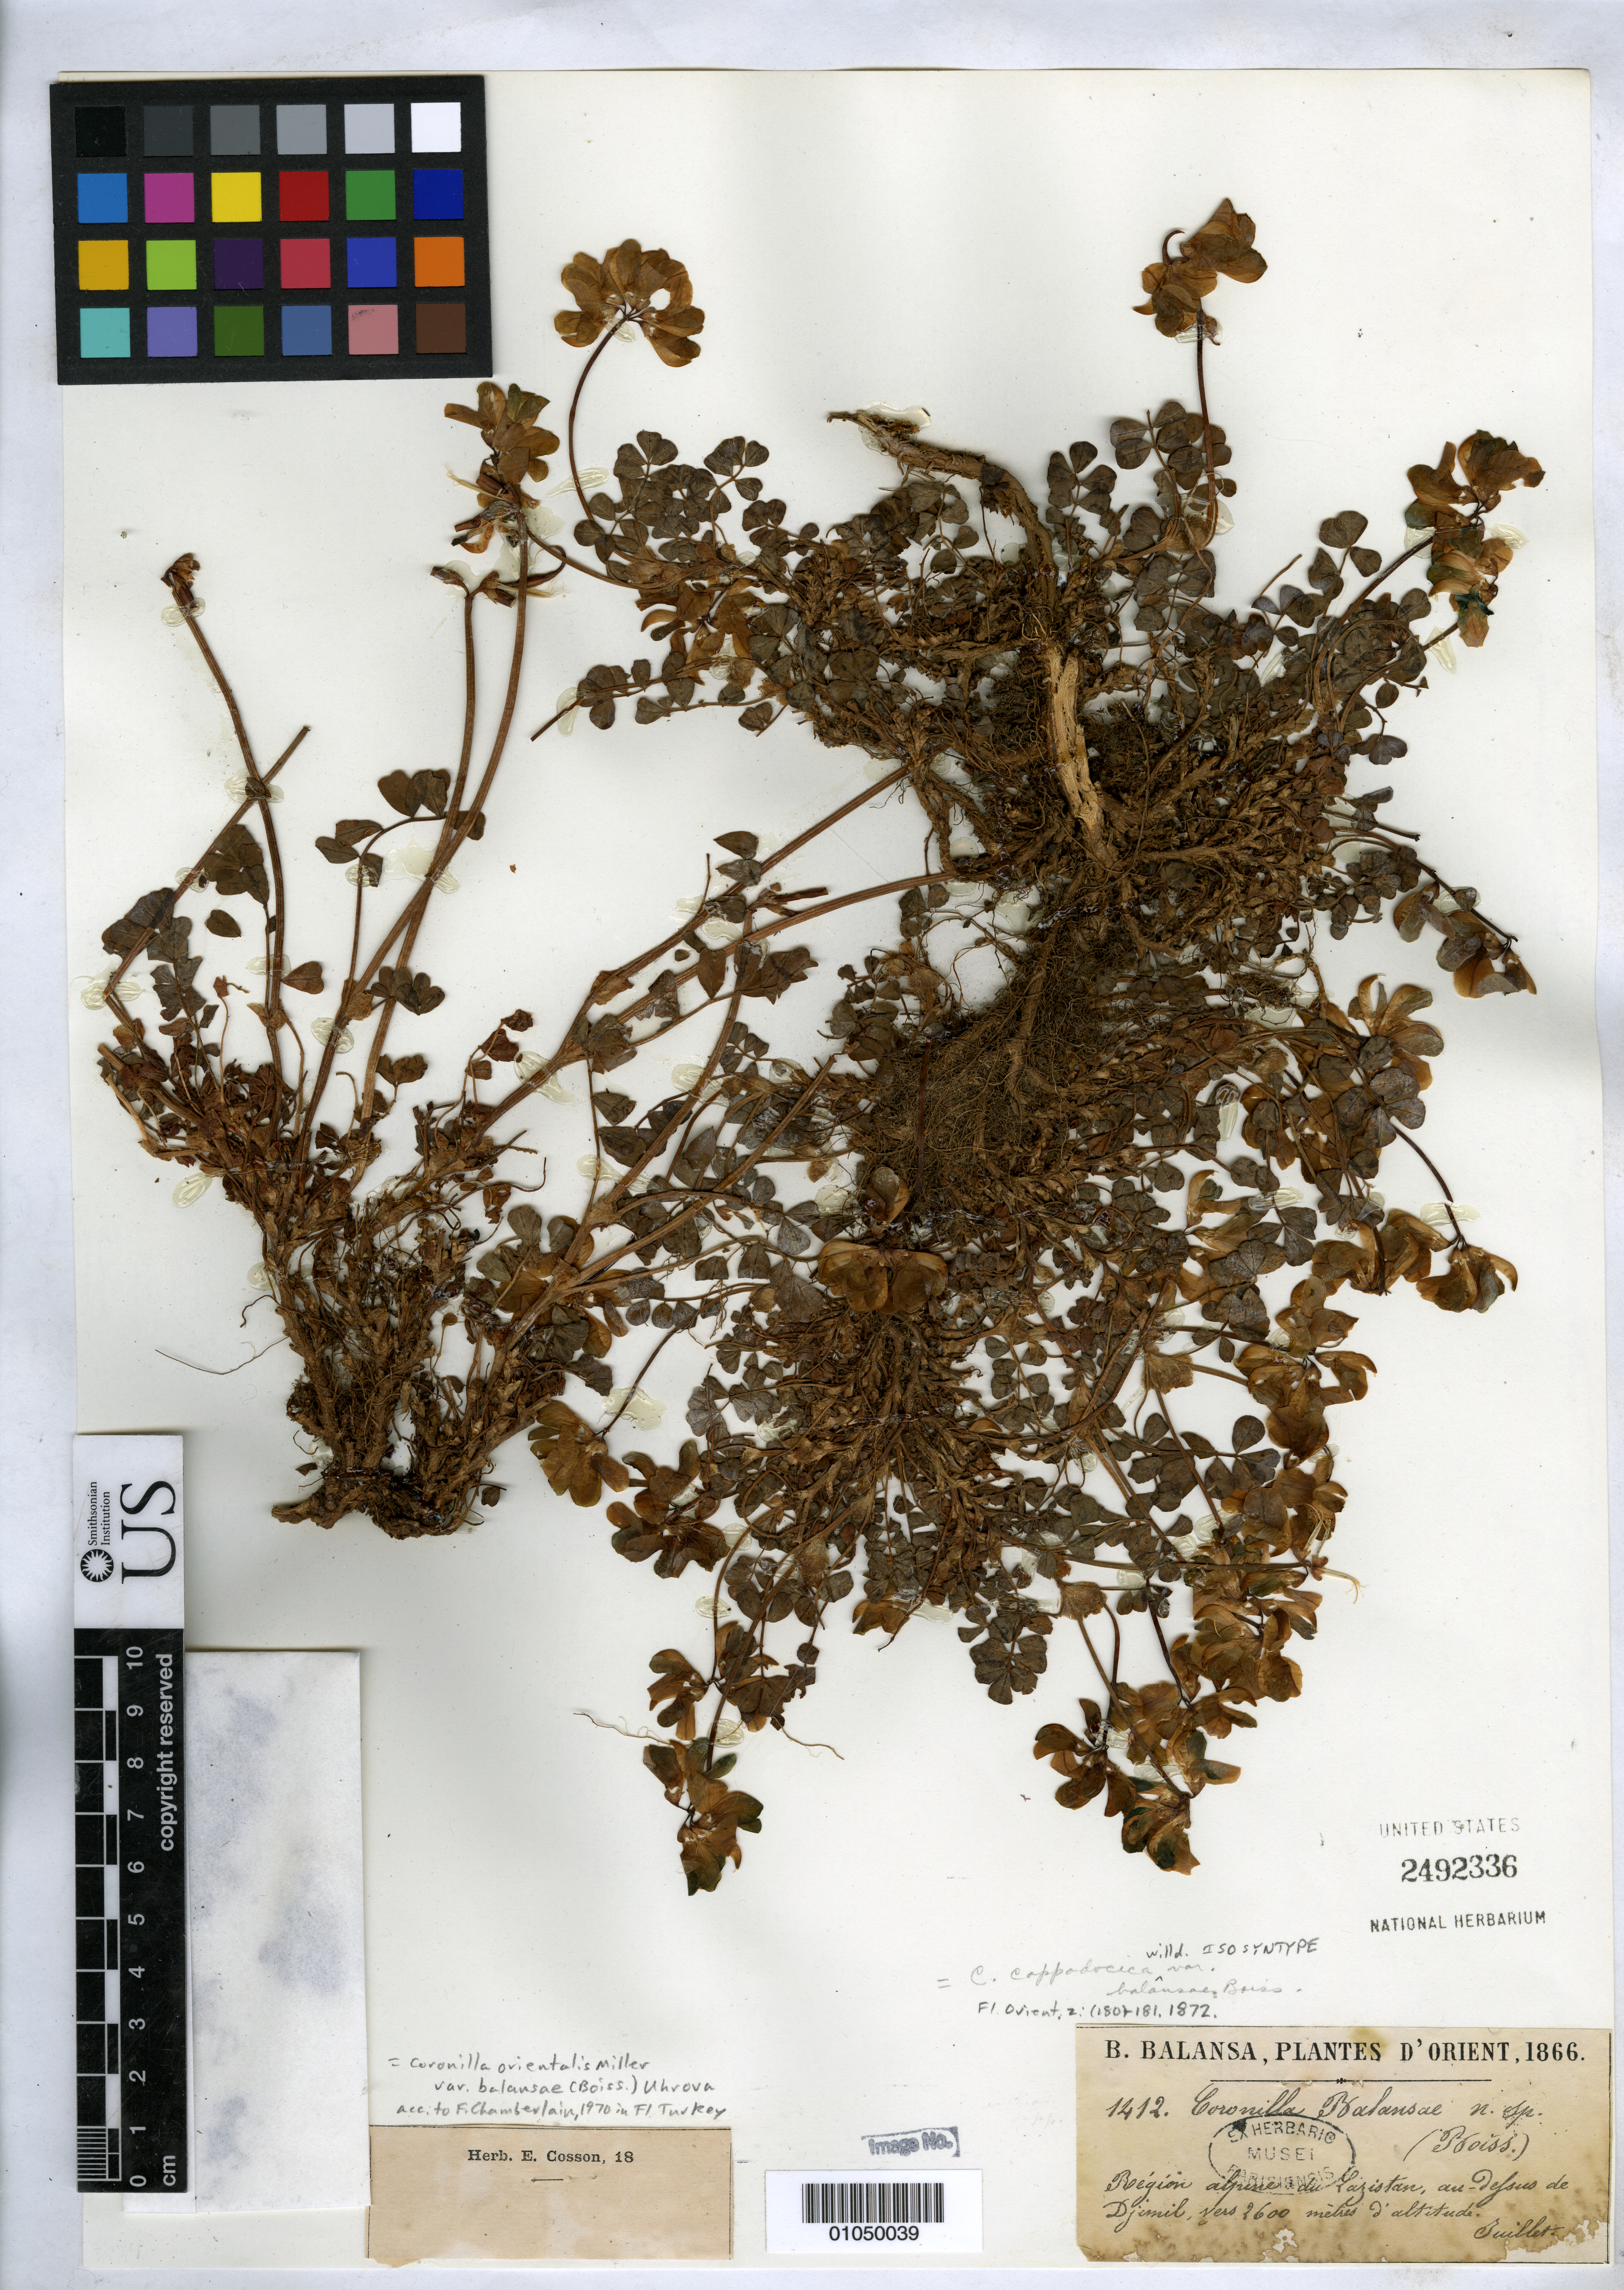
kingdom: Plantae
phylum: Tracheophyta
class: Magnoliopsida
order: Fabales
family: Fabaceae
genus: Coronilla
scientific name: Coronilla cappadocica var. balansae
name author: Boiss.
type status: Isosyntype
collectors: B. Balansa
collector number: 1412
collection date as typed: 1866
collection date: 1866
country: Turkey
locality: Région alpine du Lazistan, au-dessus de Djimil. [protologue, "in Alpibus Ponti Lazici"]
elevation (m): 2600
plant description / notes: Currently accepted name as cited by F. Chamberlain in Fl. Turkey, 1970.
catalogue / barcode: US 2492336